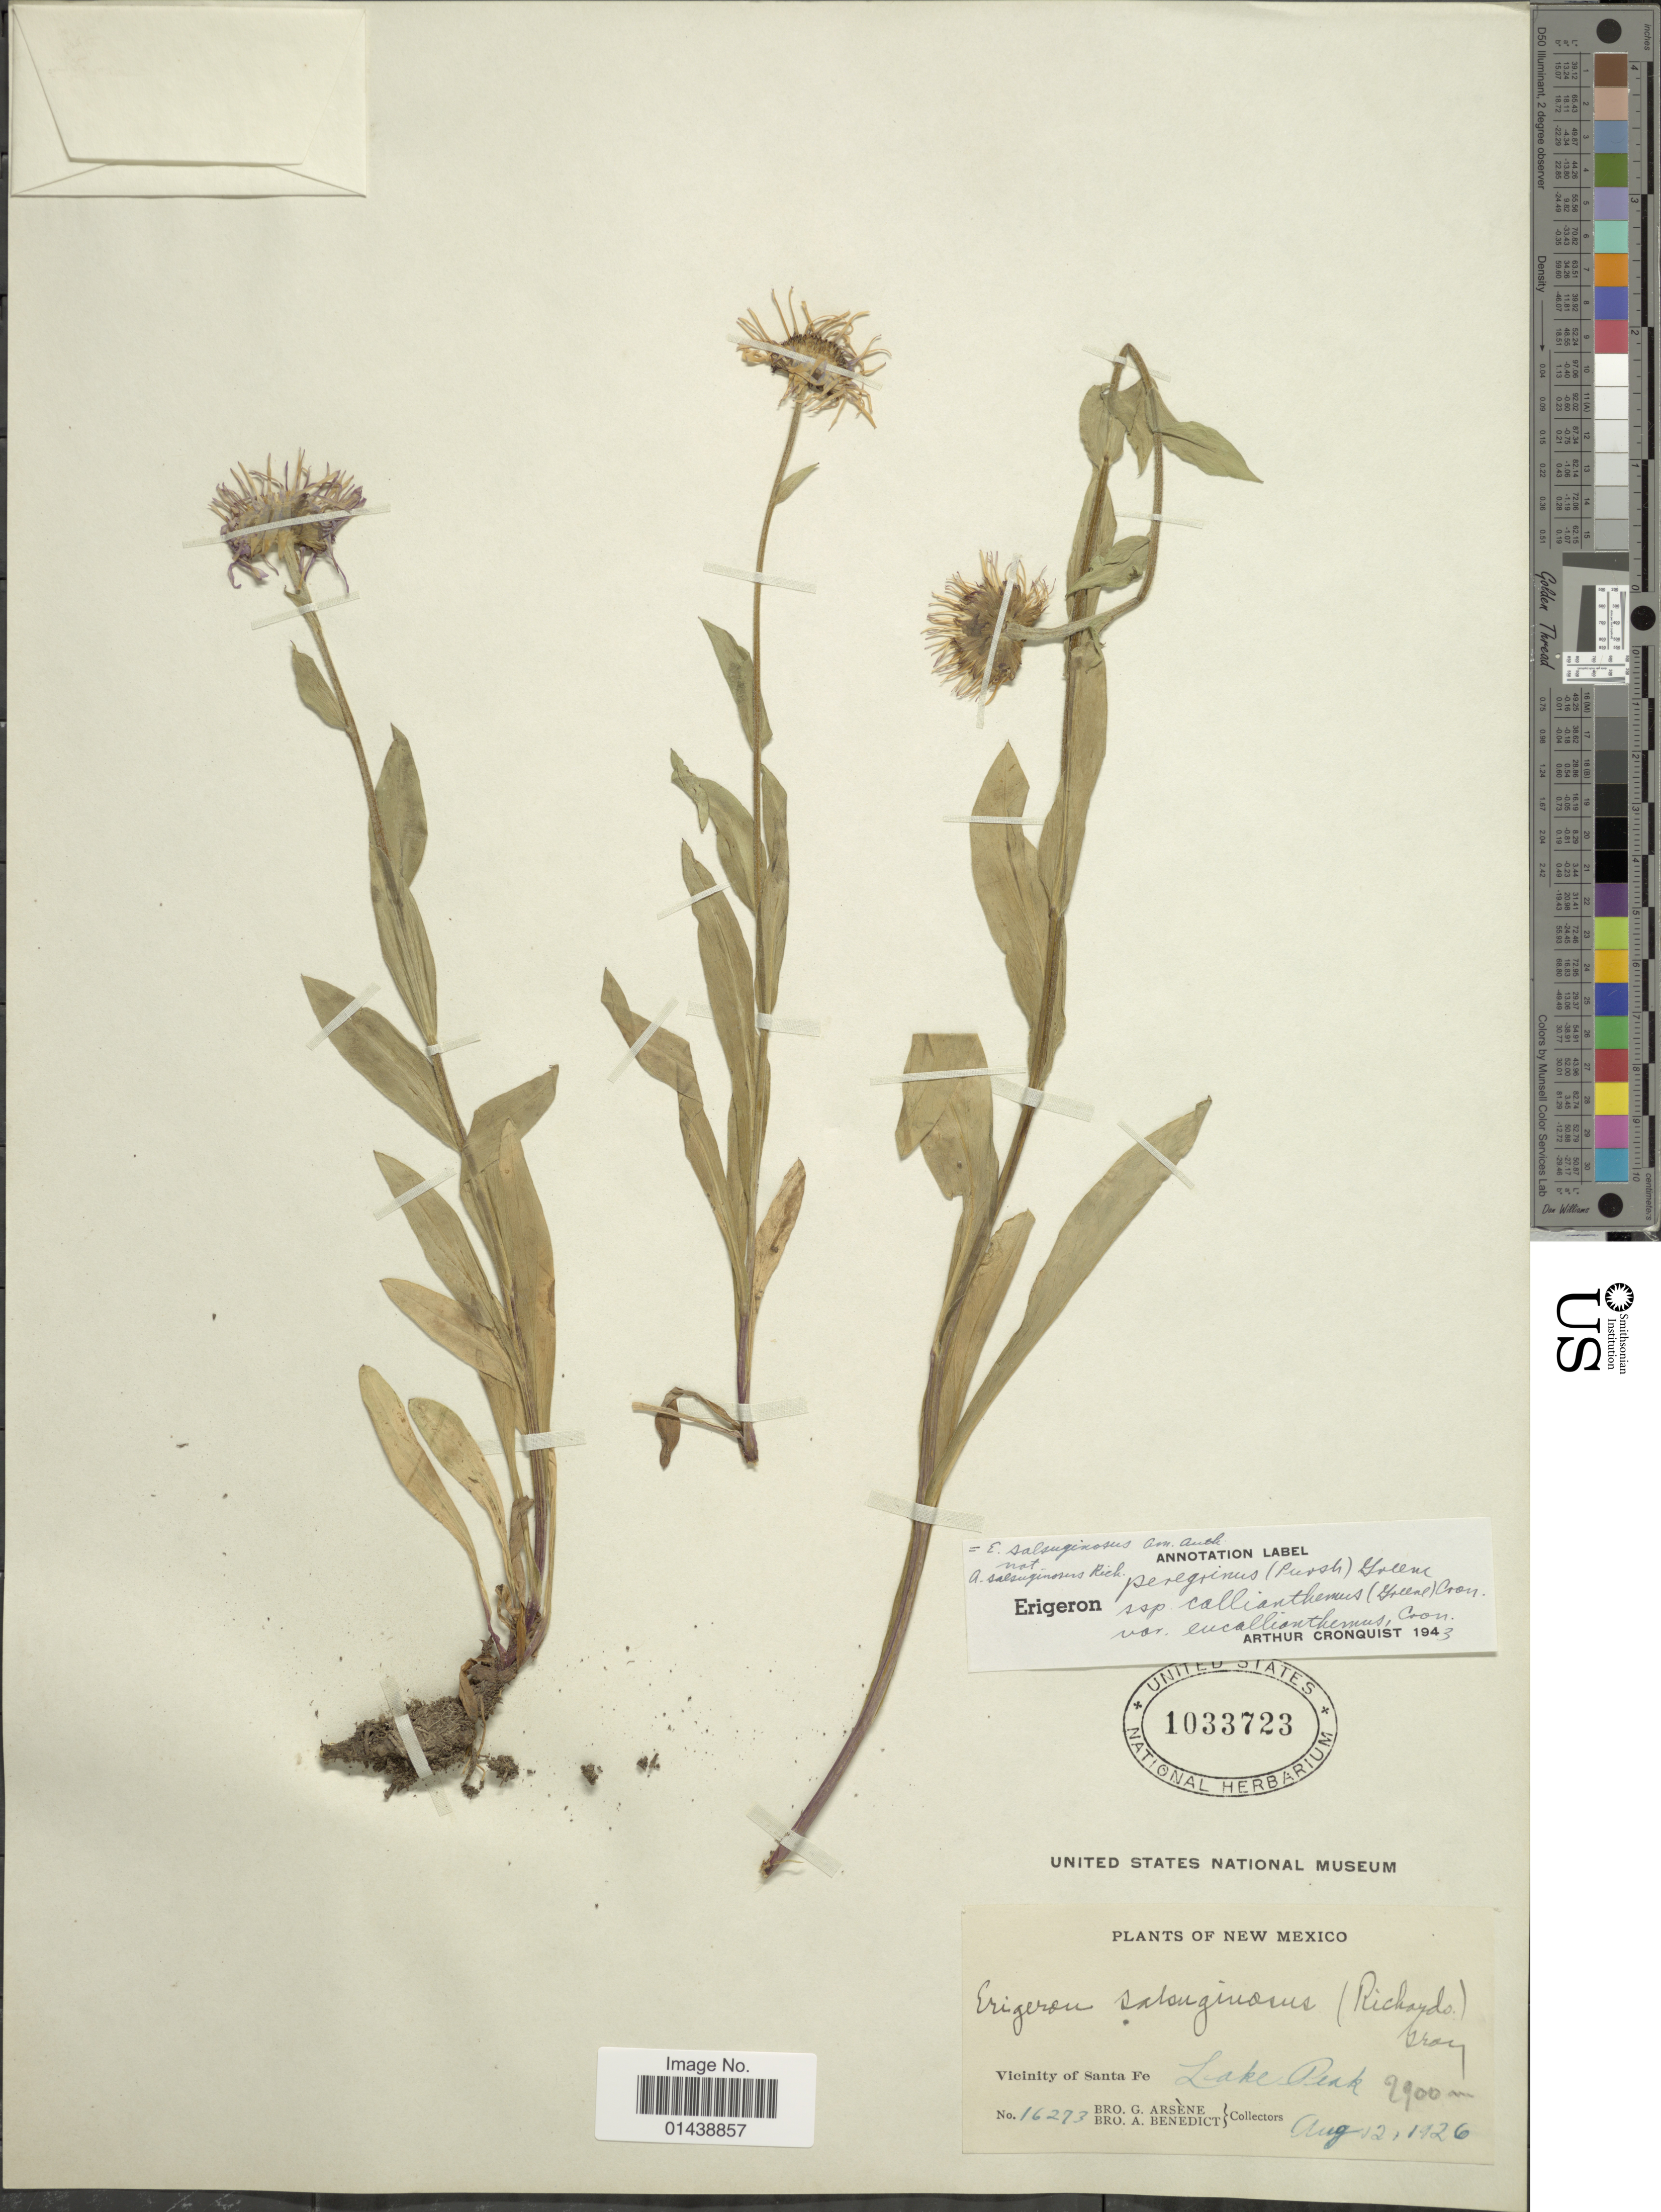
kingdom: Plantae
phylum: Tracheophyta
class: Magnoliopsida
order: Asterales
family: Asteraceae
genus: Erigeron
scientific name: Erigeron peregrinus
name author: (Banks ex Pursh) Greene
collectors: Bro. G. Arsène & B. Ayers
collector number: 16273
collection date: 1926-08-12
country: United States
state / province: New Mexico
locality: Vicinity of Santa Fe. Lake Peak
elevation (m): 2900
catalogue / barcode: US 1033723